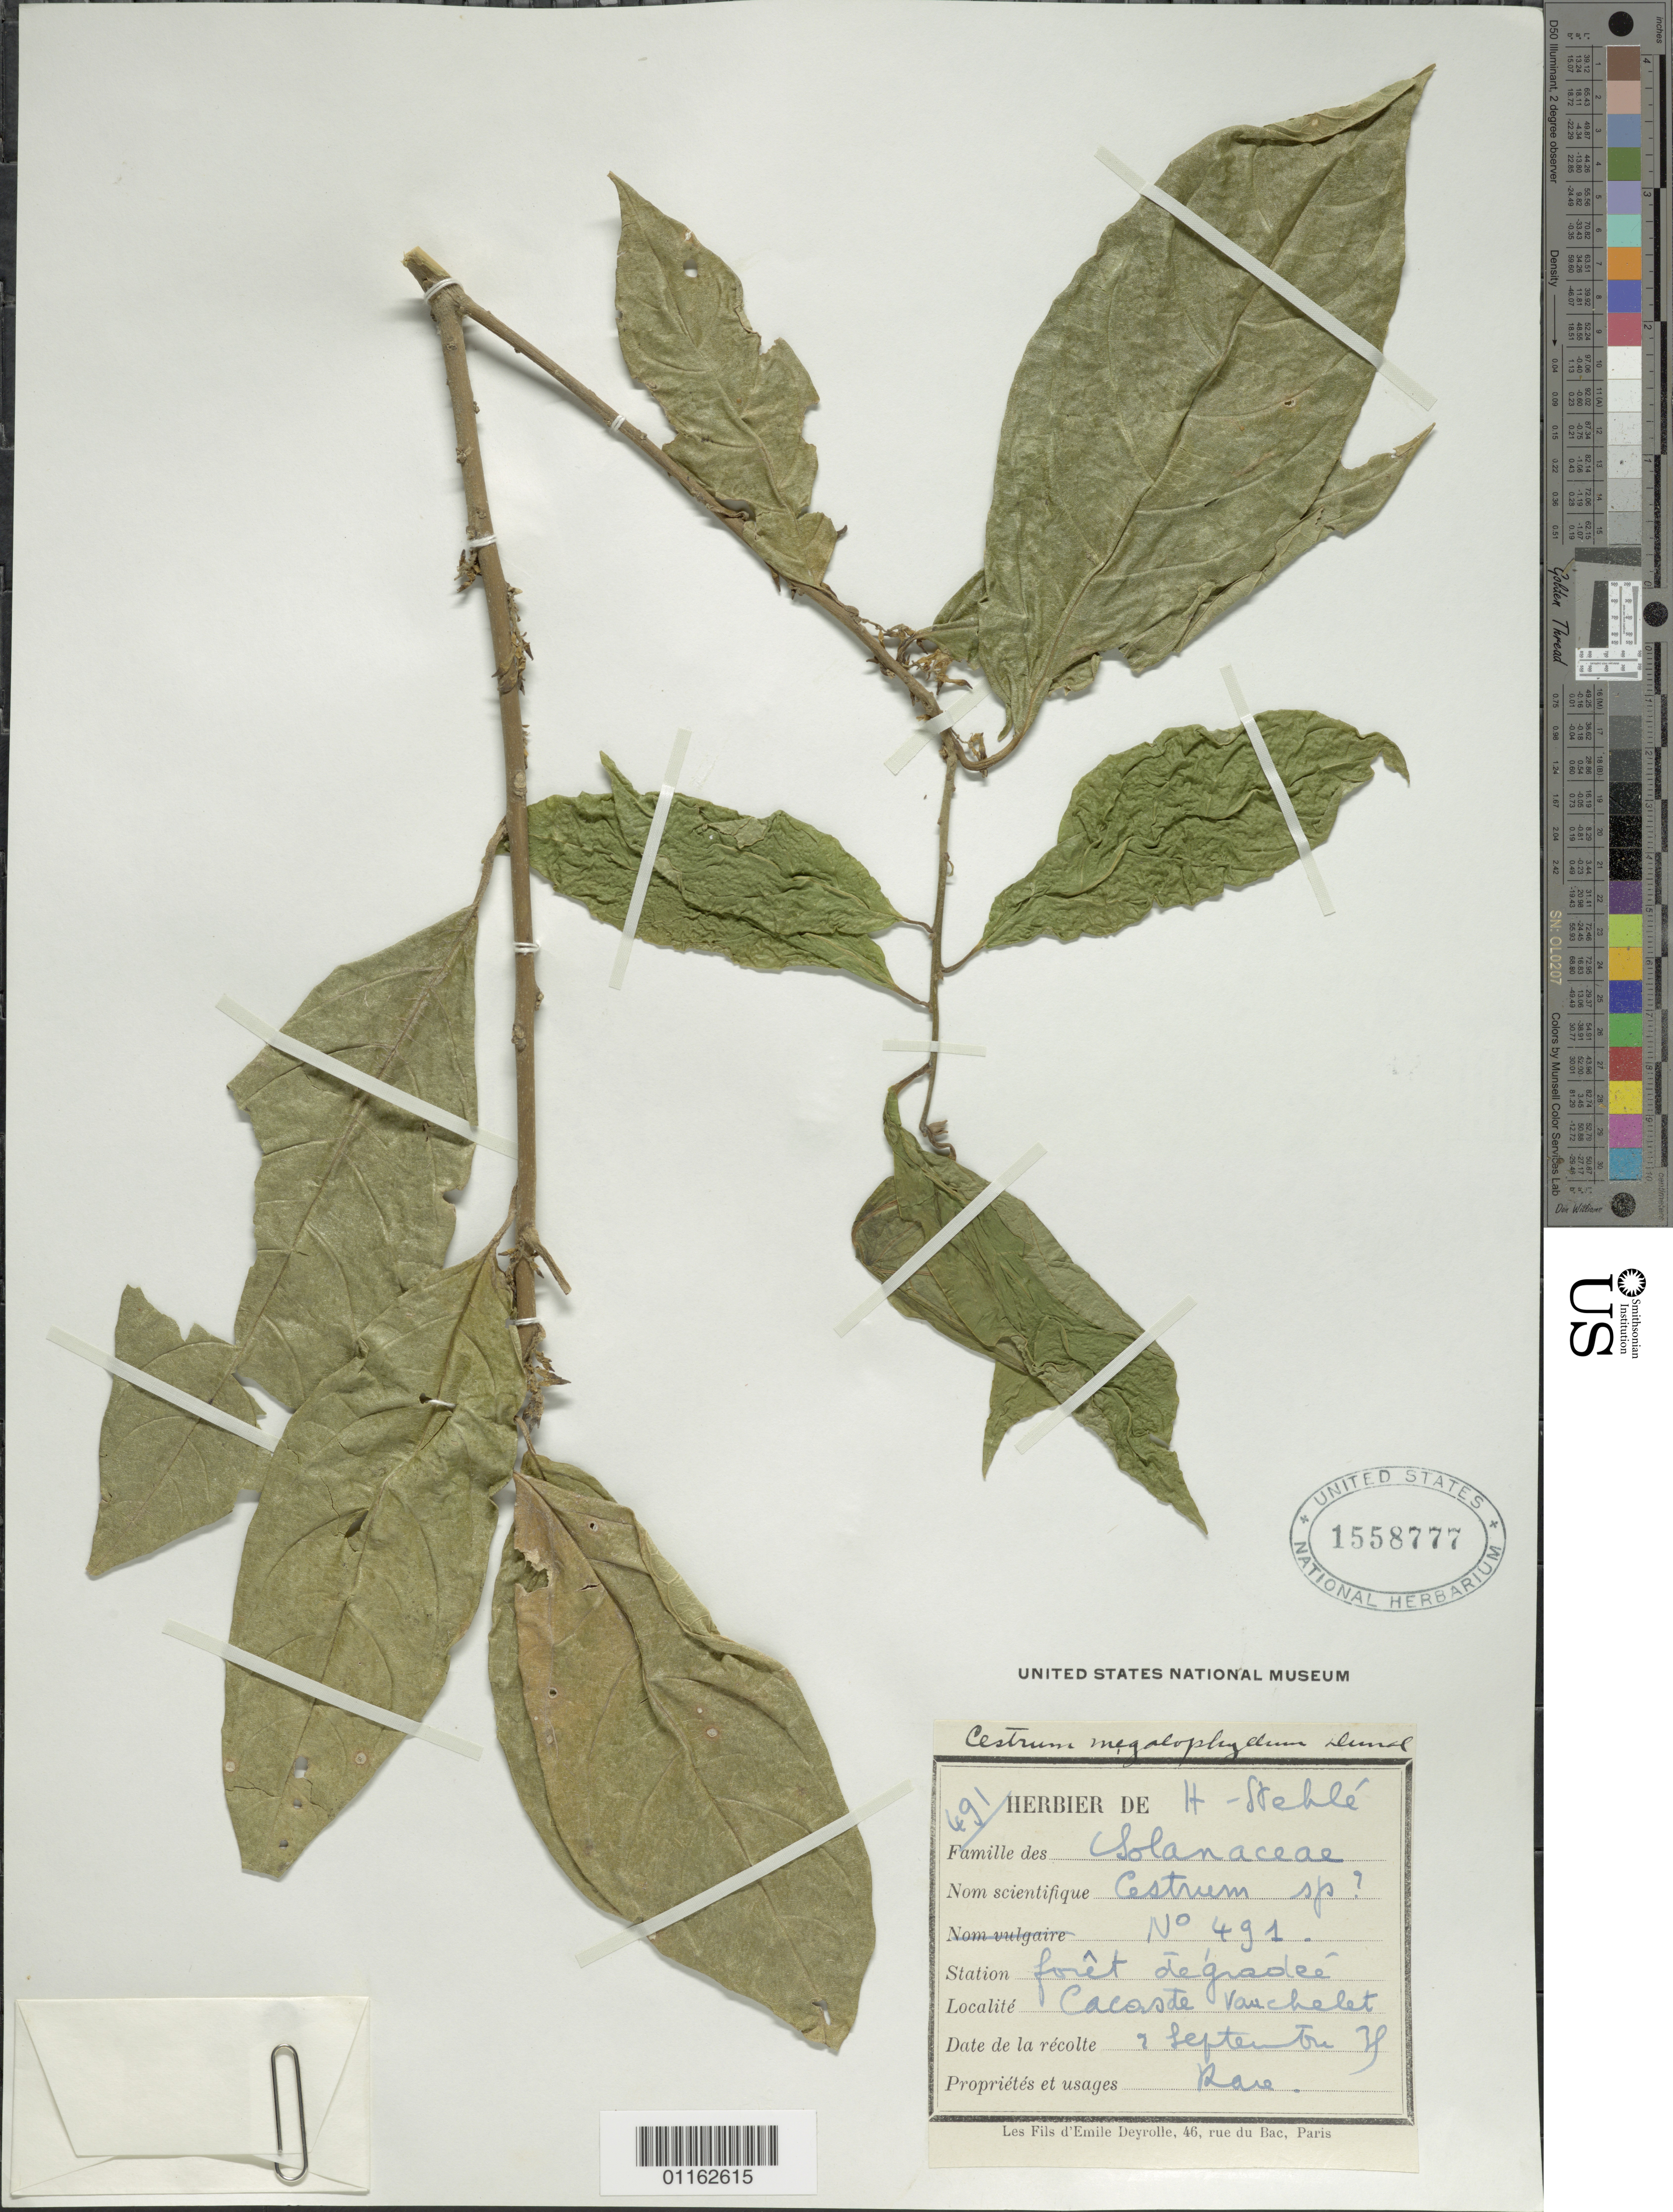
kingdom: Plantae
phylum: Tracheophyta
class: Magnoliopsida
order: Solanales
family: Solanaceae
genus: Cestrum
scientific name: Cestrum megalophyllum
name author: Dunal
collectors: H. Stehlé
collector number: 491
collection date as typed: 02 Sep 1931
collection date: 1931-09-02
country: Guadeloupe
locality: Caca de Vauchelet; degraded forest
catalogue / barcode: US 1558777